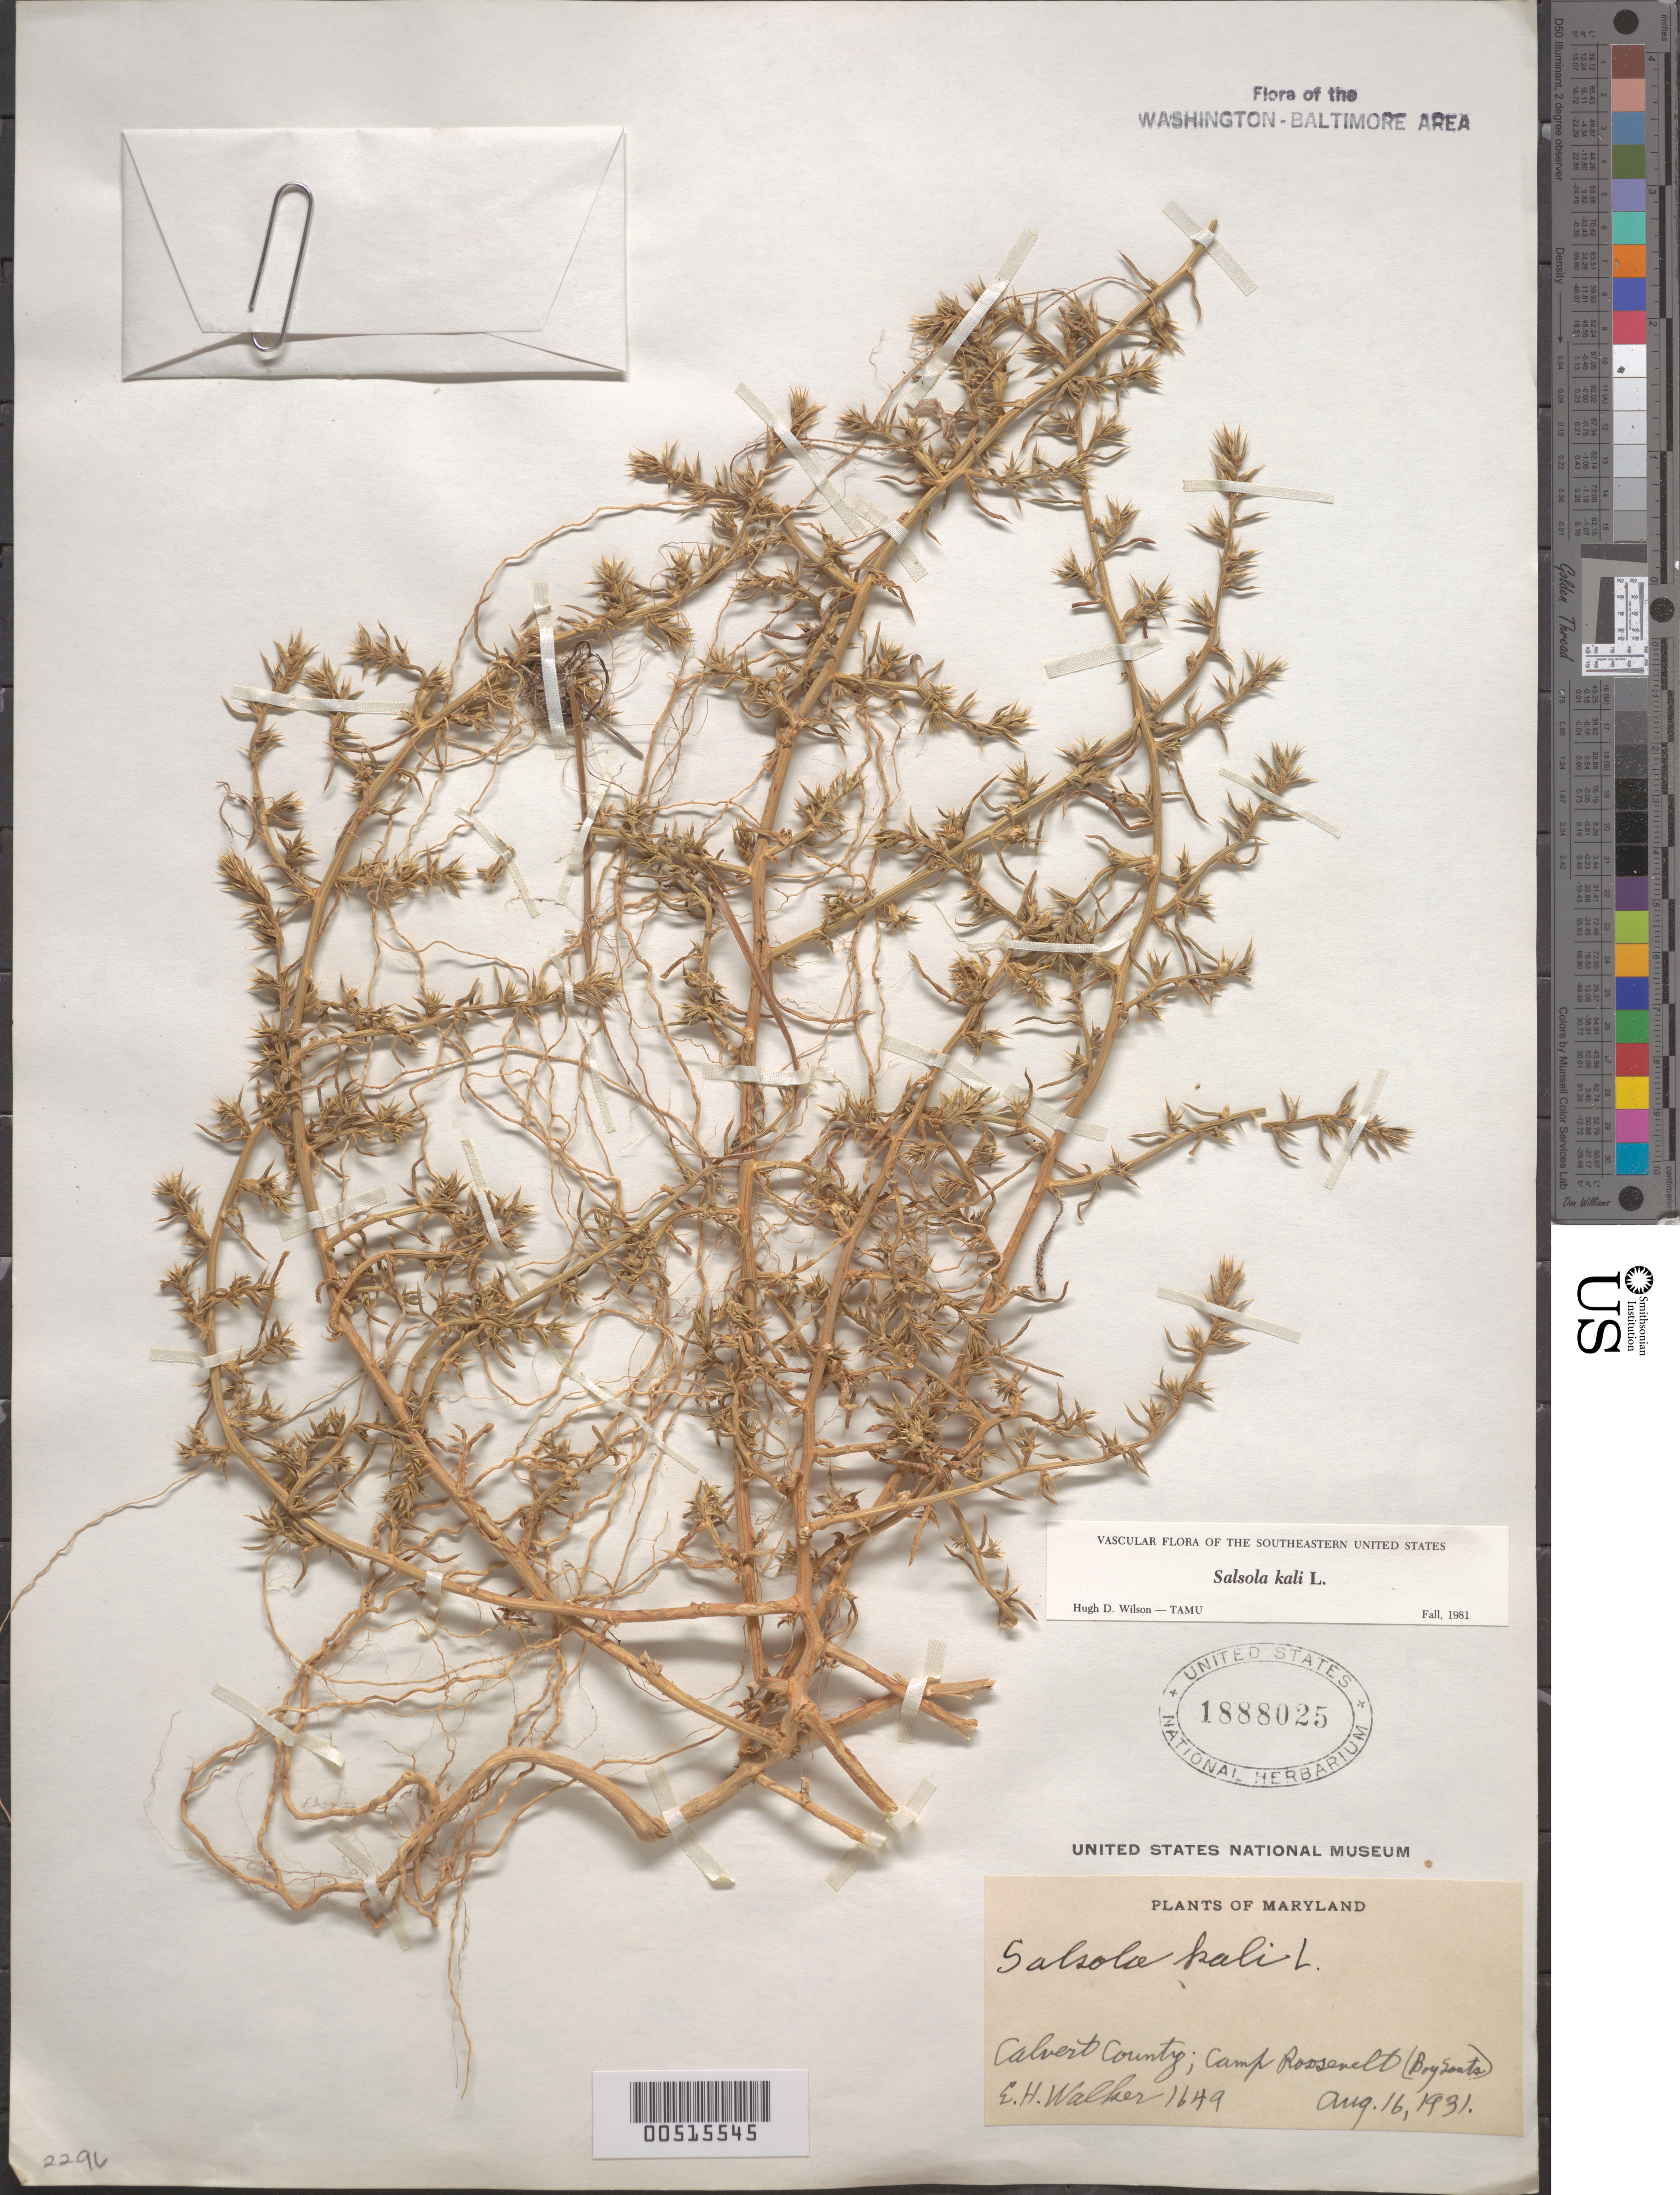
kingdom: Plantae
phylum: Tracheophyta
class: Magnoliopsida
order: Caryophyllales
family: Amaranthaceae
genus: Salsola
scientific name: Salsola kali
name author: L.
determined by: Wilson, H. D.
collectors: E. H. Walker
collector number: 1649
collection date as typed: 16 Aug 1931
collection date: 1931-08-16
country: United States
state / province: Maryland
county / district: Calvert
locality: Camp Roosevelt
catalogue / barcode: US 1888025